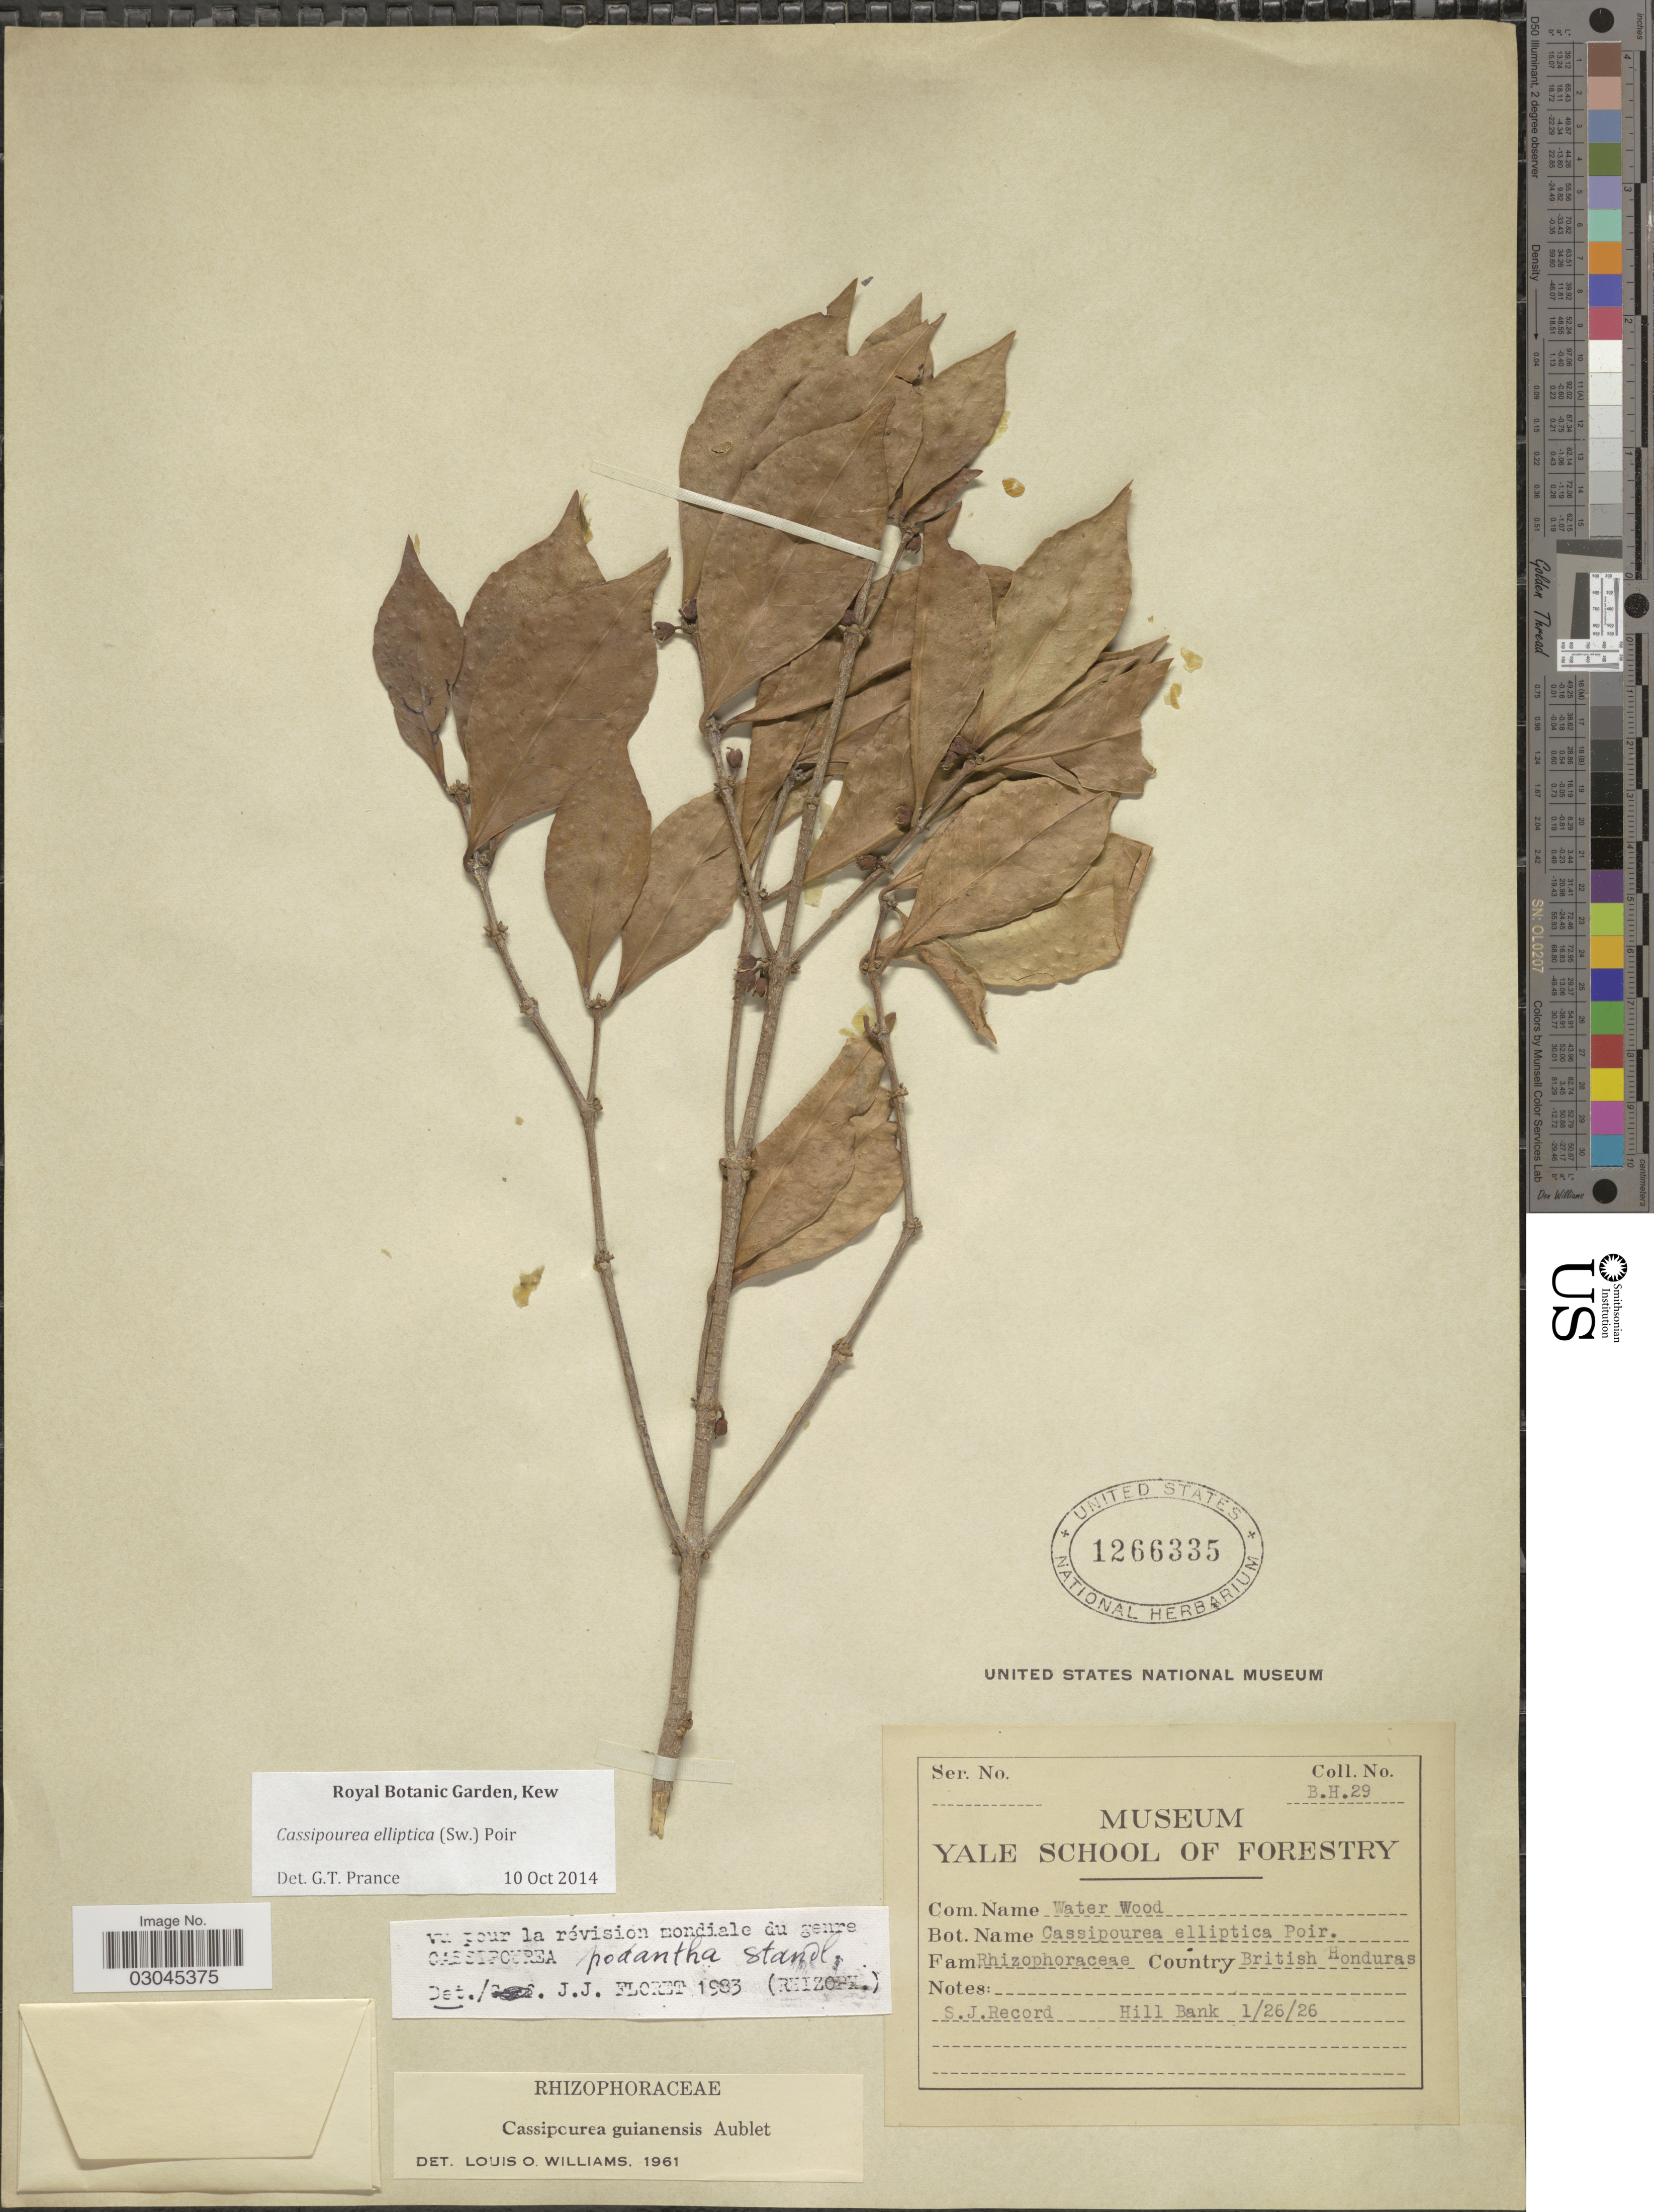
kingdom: Plantae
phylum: Tracheophyta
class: Magnoliopsida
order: Malpighiales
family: Rhizophoraceae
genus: Cassipourea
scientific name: Cassipourea elliptica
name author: (Sw.) Poir.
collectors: S. J. Record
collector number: BH29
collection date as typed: Transcribed d/m/y: 26/1/26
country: Belize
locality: Country British Honduras. Hill Bank.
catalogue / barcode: US 1266335